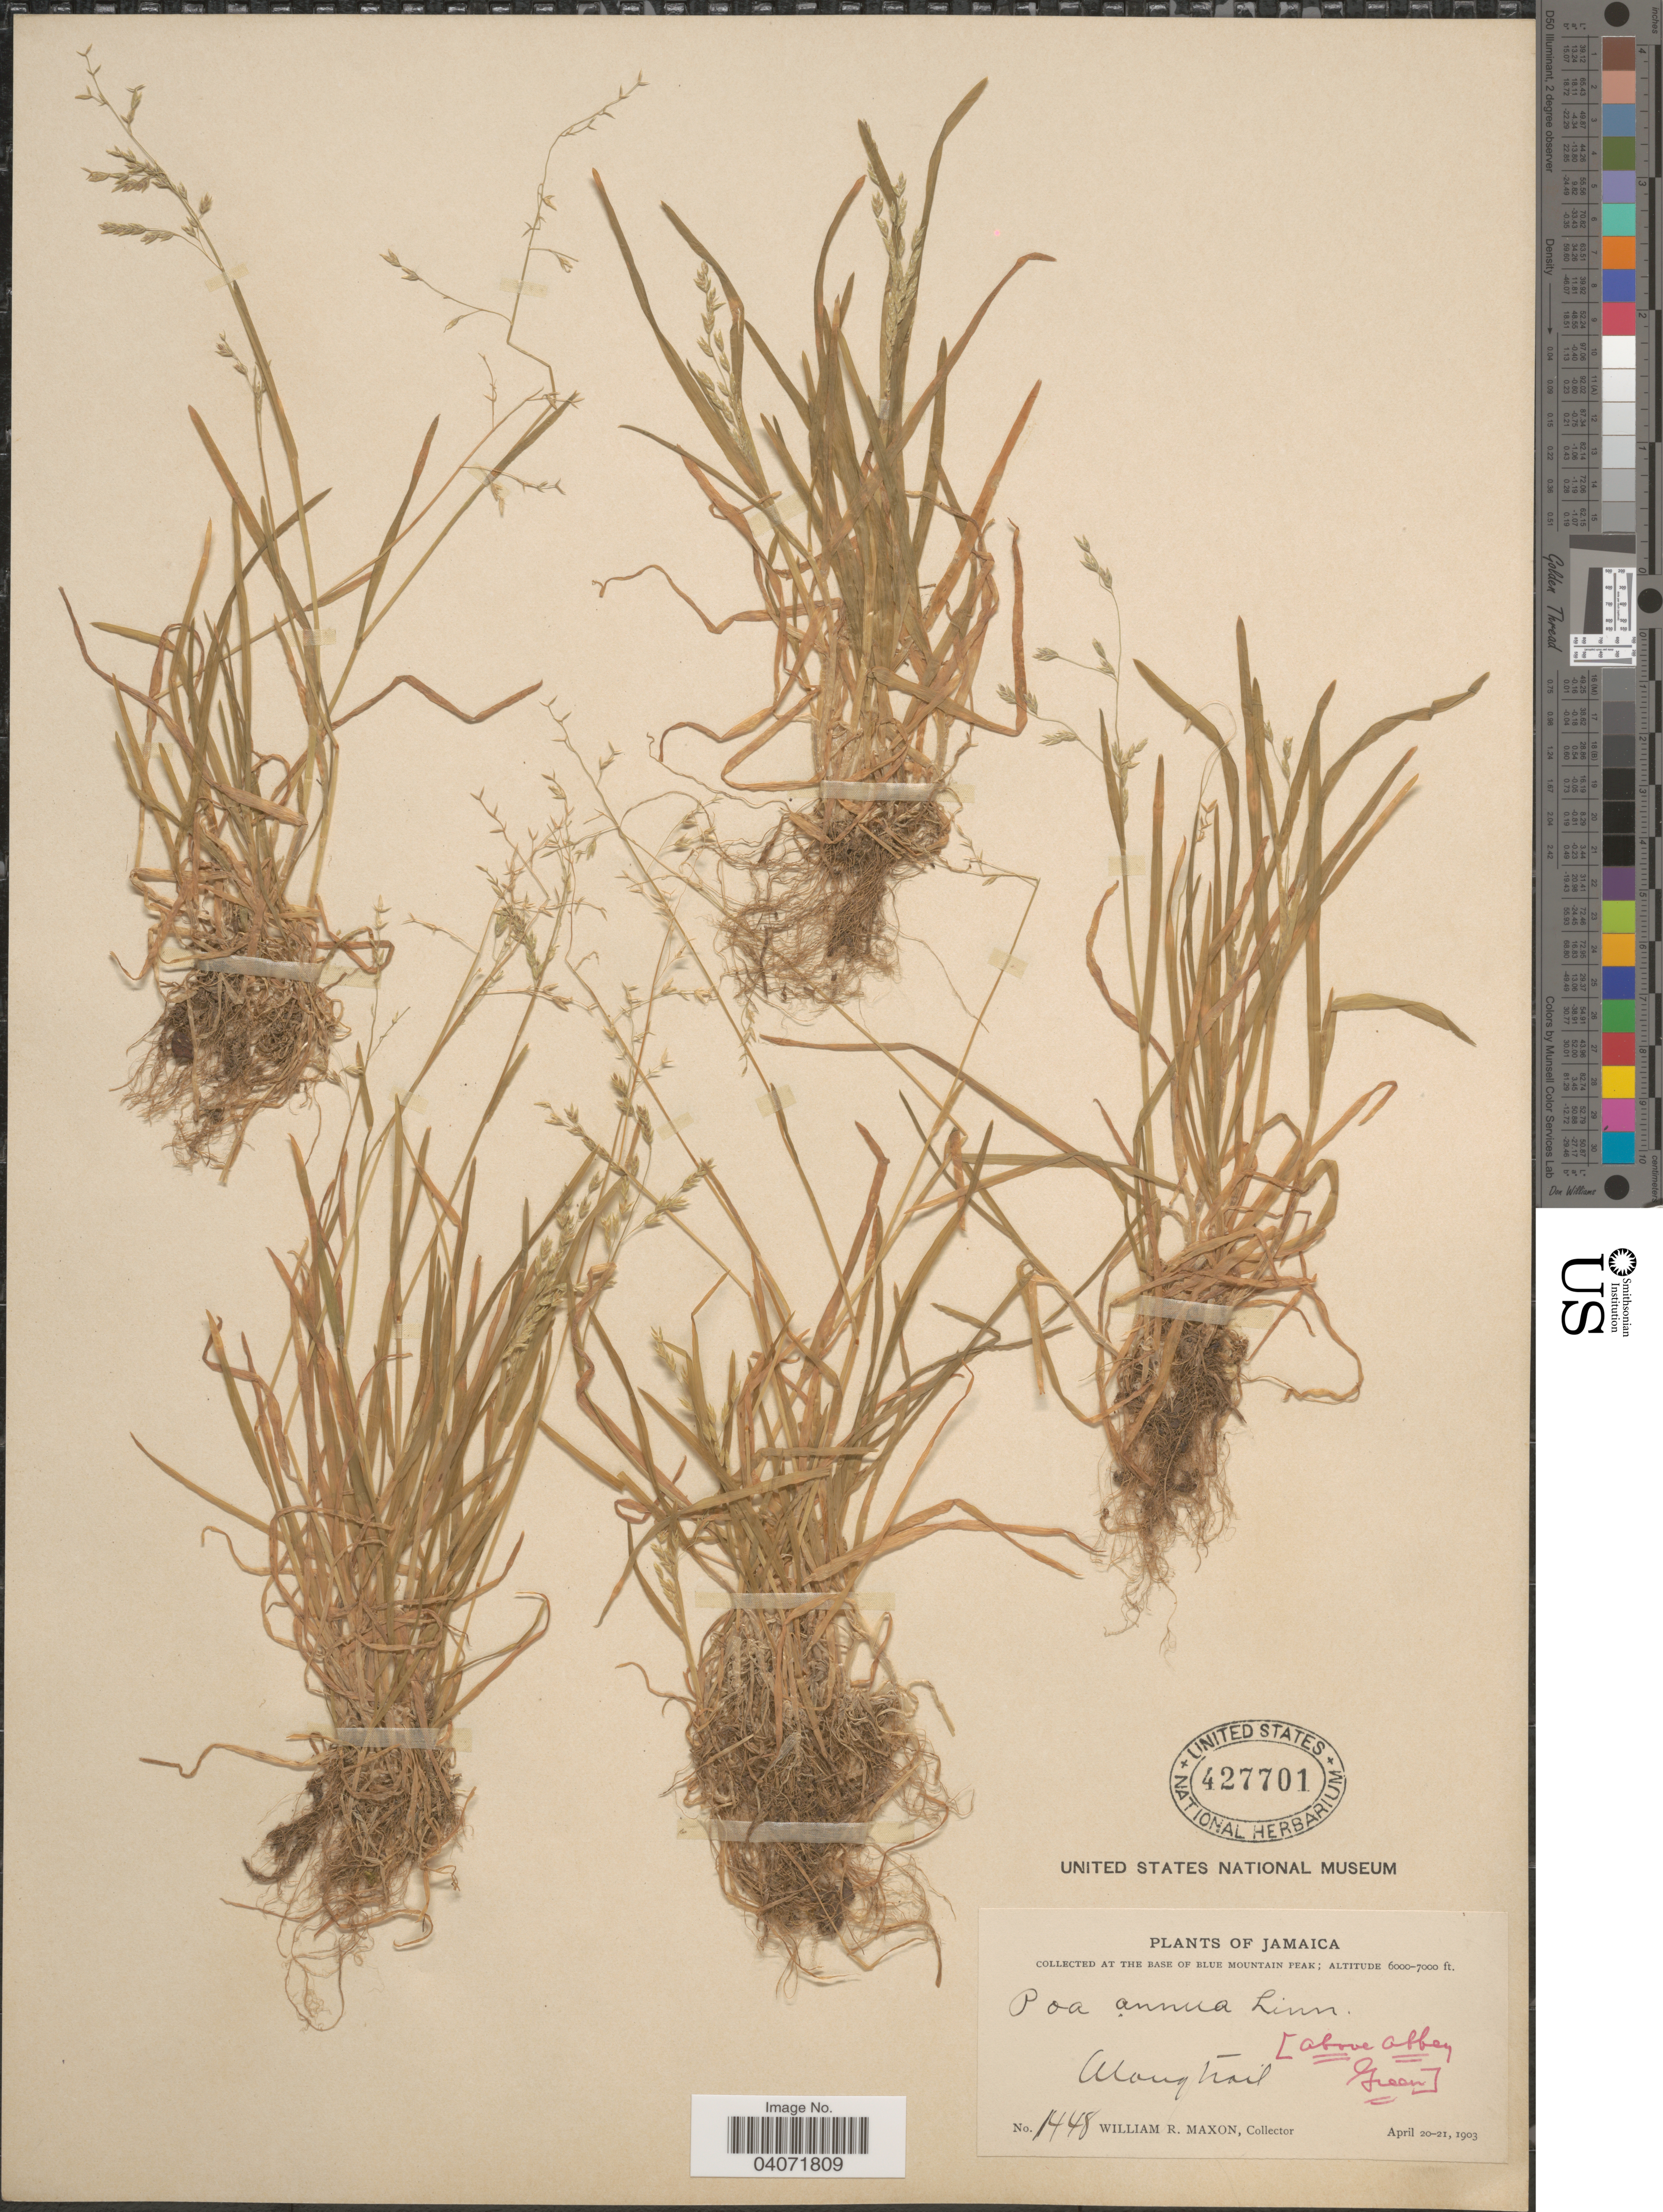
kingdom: Plantae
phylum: Tracheophyta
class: Liliopsida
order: Poales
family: Poaceae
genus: Poa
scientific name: Poa annua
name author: L.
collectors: W. R. Maxon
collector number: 1448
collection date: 1903-04-20/1903-04-21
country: Jamaica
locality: At the base of Blue Mountain Peak. Along trail. [above Abbey Green].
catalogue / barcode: US 427701